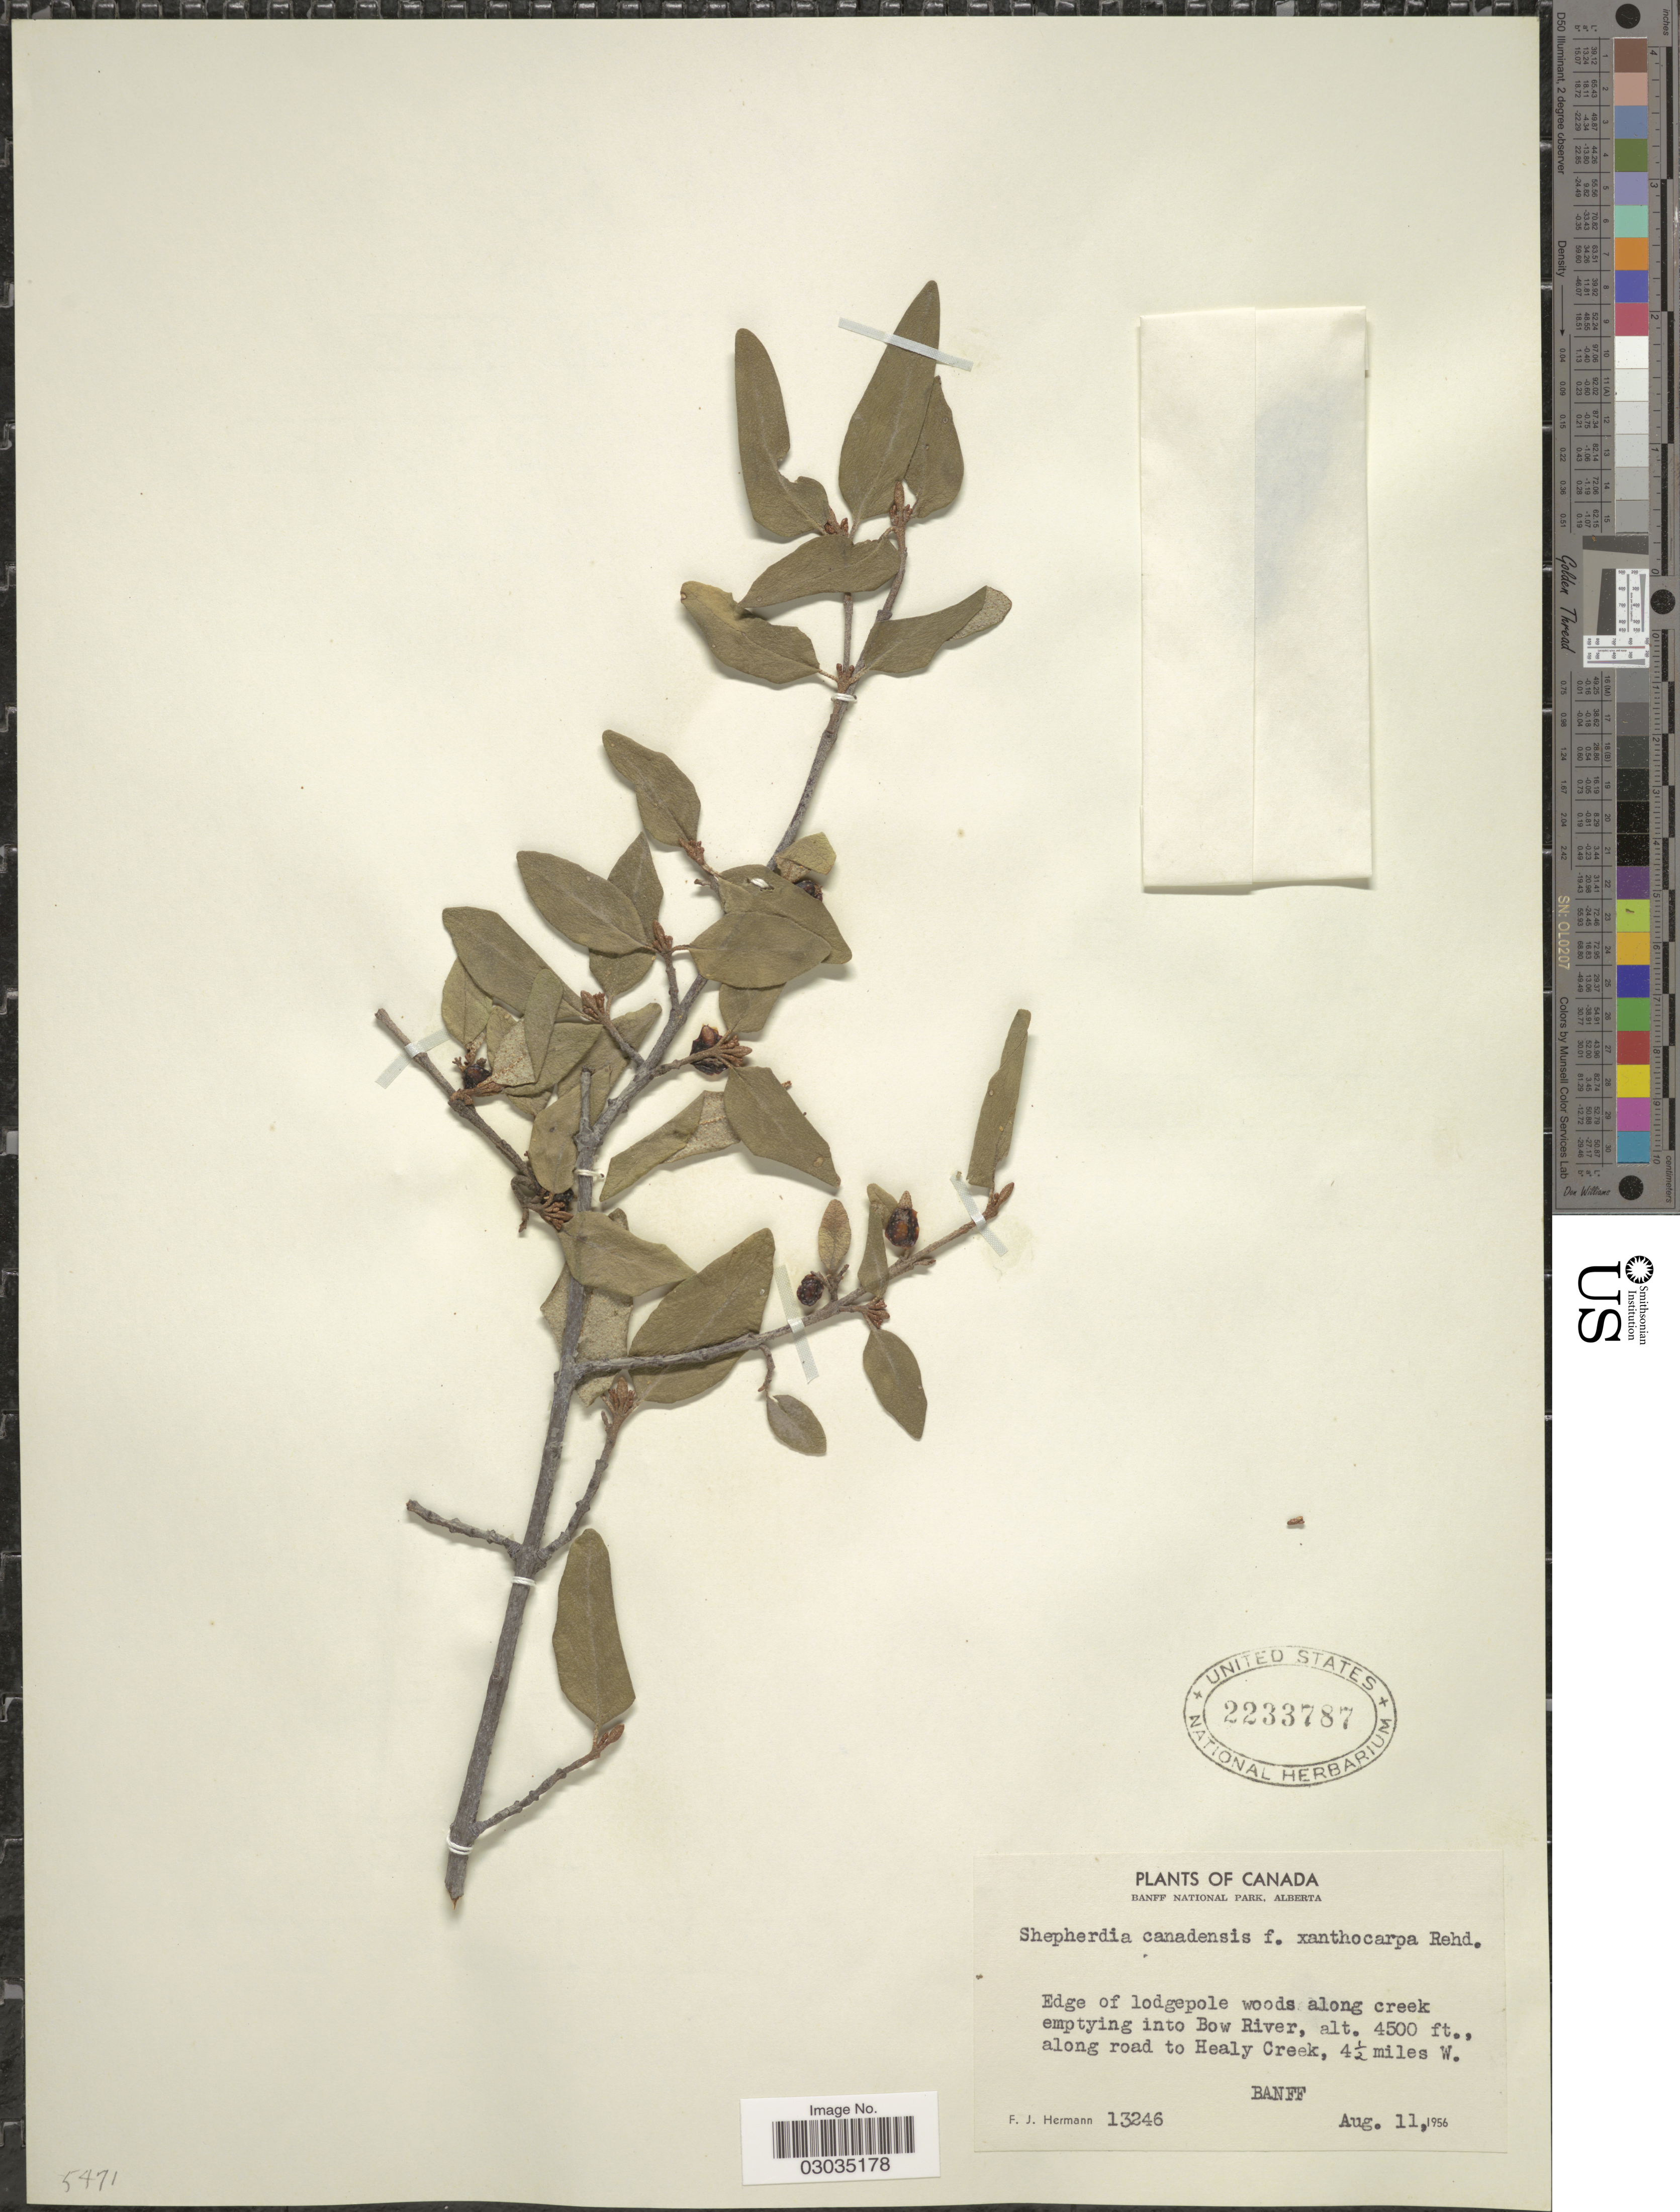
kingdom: Plantae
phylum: Tracheophyta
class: Magnoliopsida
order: Rosales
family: Elaeagnaceae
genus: Shepherdia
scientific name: Shepherdia canadensis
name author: (L.) Nutt.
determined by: Strong, M. T., (US), Smithsonian Institution - National Museum of Natural History (UNITED STATES)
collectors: F. J. Hermann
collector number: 13246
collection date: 1956-08-11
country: Canada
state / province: Alberta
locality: Banff National Park, Edge of lodgepole woods along creek emptying into Bow River, along road to Healy Creek, 4½ miles W. Banff.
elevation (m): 1372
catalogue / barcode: US 2233787